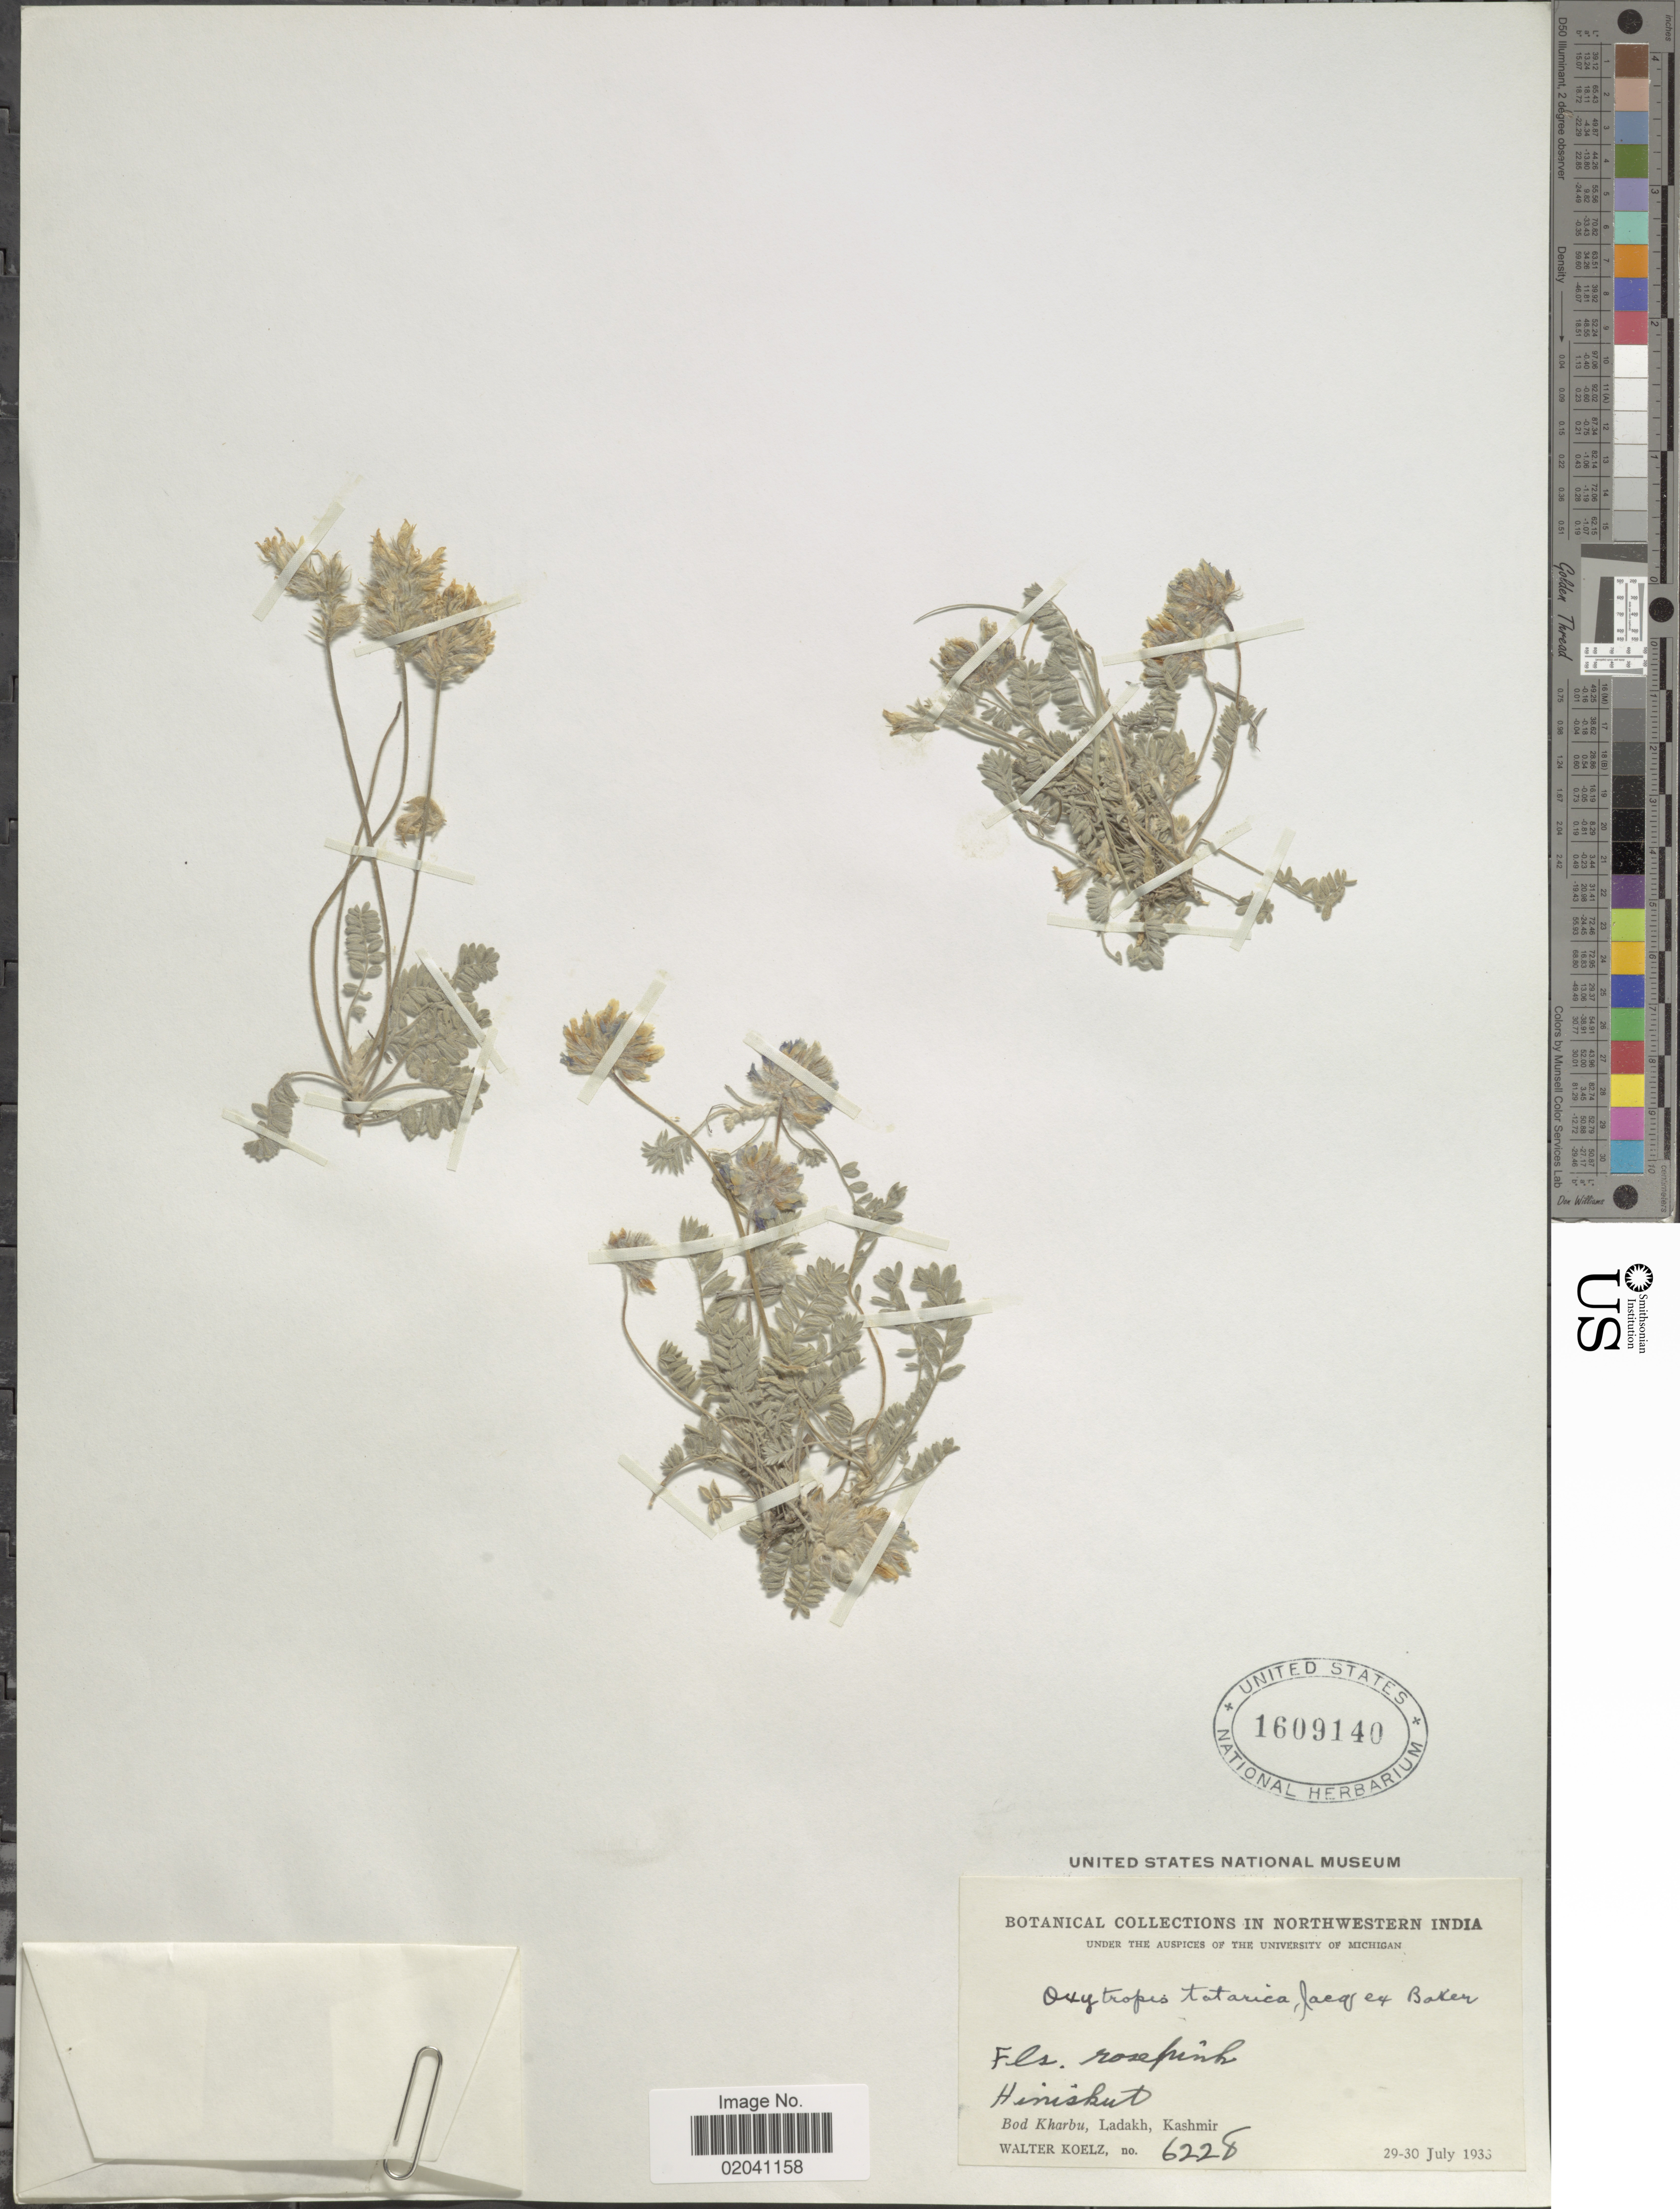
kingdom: Plantae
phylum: Tracheophyta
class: Magnoliopsida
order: Fabales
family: Fabaceae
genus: Oxytropis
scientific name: Oxytropis tatarica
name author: Baker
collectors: W. N. Koelz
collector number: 6228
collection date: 1933-07-29/1933-07-30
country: India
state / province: Jammu and Kashmir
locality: Hiniskut. Bod Kharbu, Ladakh, Kashmir, Northwestern India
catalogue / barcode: US 1609140